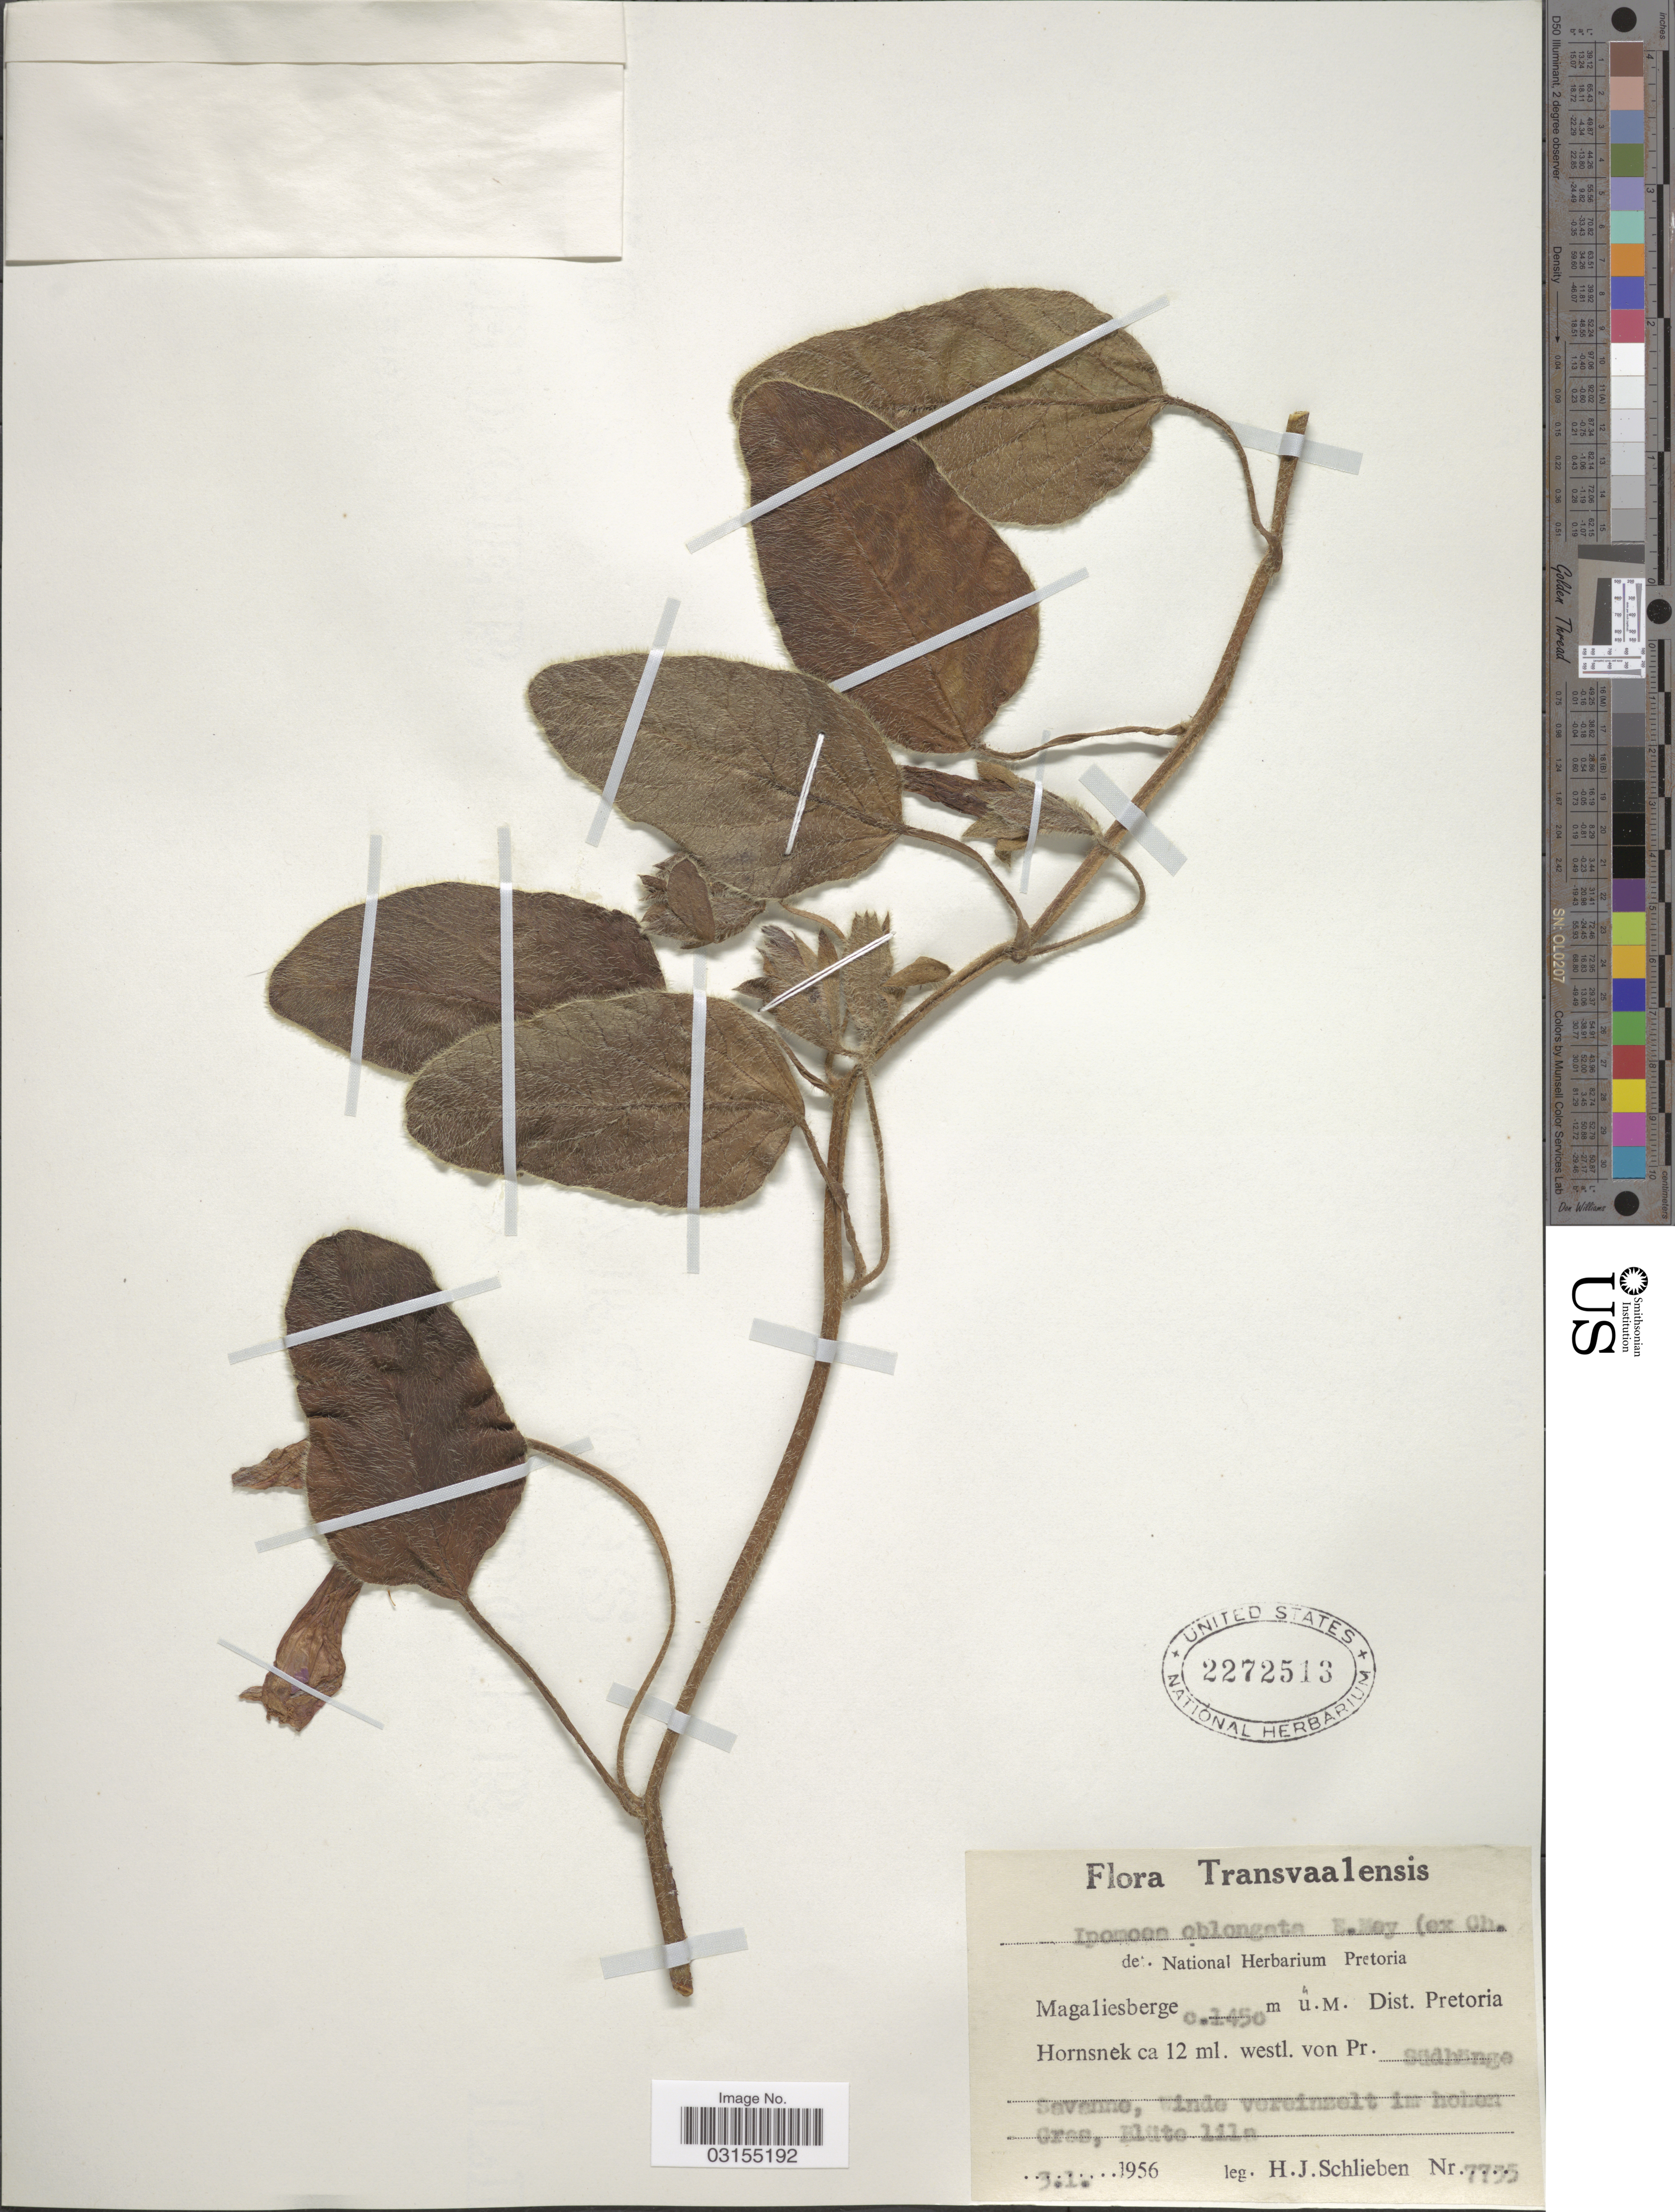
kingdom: Plantae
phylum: Tracheophyta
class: Magnoliopsida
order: Solanales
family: Convolvulaceae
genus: Ipomoea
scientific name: Ipomoea oblongata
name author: E. Mey. ex Choisy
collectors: H. J. Schlieben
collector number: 7735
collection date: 1956-01-03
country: South Africa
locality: Transvaalensis. Magaliesberge. Dist. Pretoria. Hornsnek ca 12 ml. westl. von Pr. Südhänge Savanne.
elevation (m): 1450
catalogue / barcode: US 2272513